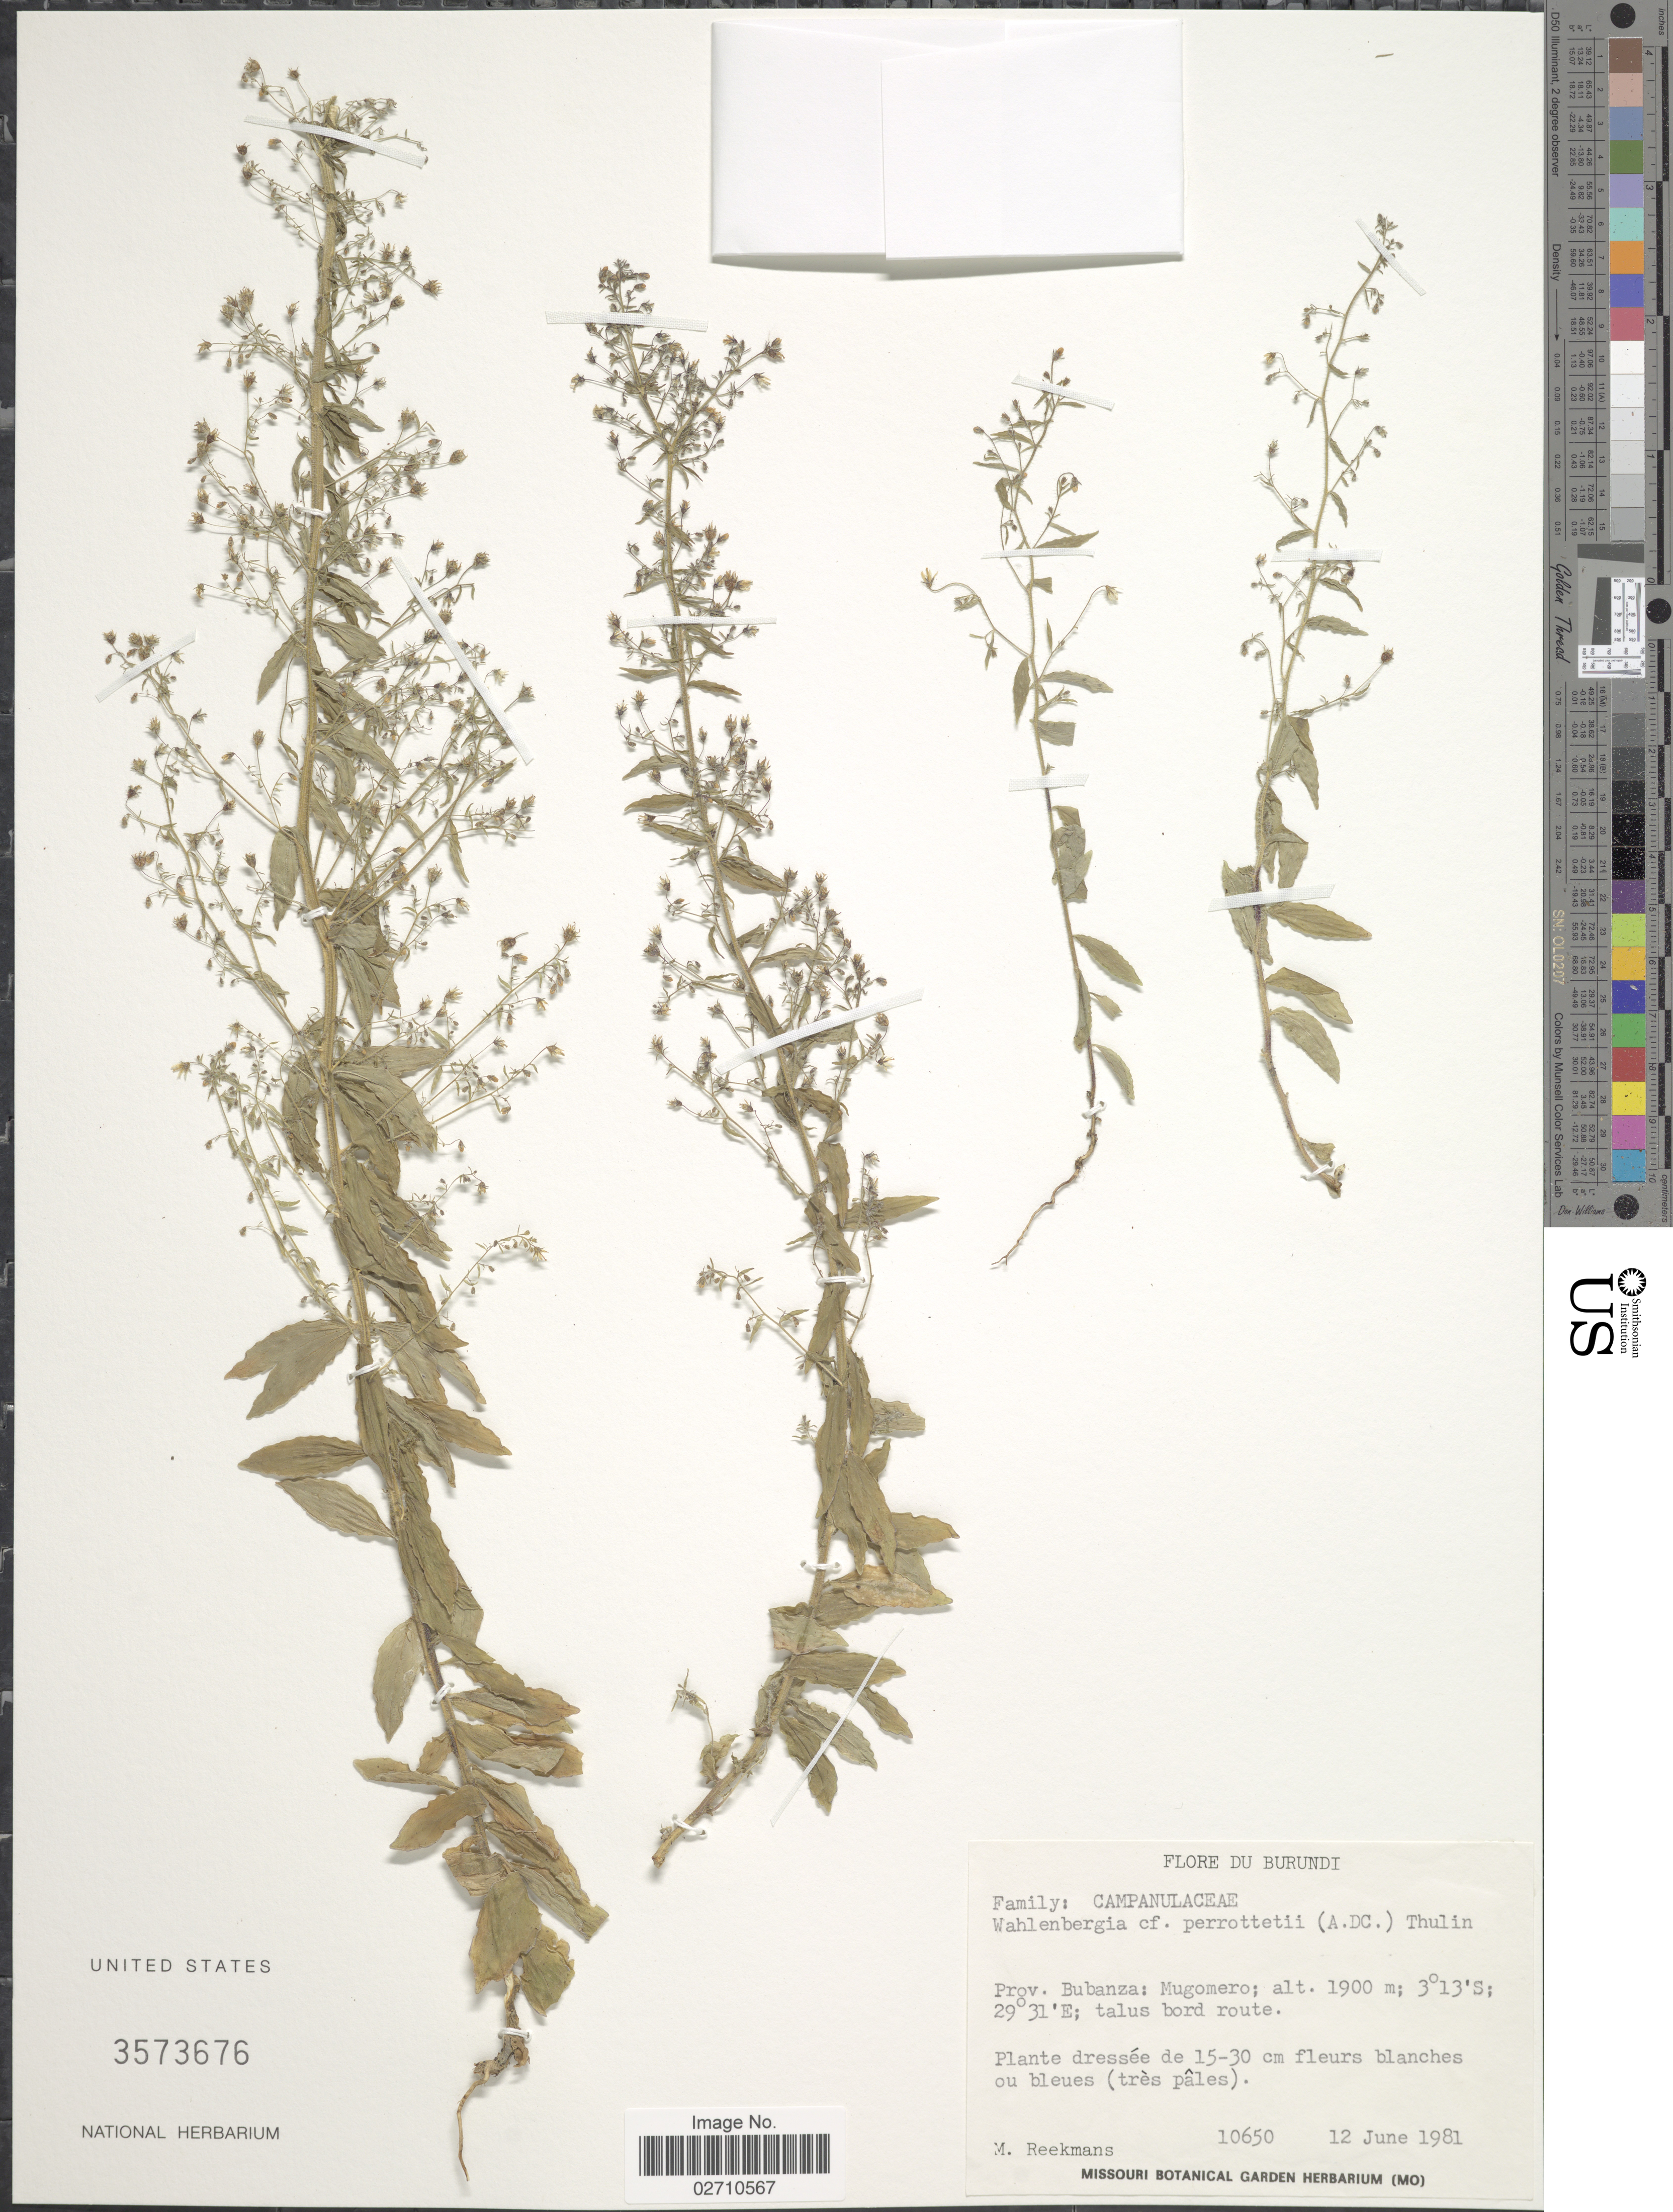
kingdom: Plantae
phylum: Tracheophyta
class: Magnoliopsida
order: Asterales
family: Campanulaceae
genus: Wahlenbergia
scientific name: Wahlenbergia perrottetii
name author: (A. DC.) Thulin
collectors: M. Reekmans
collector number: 10650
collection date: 1981-06-12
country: Burundi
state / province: Bubanza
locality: Mugomero, talus bord route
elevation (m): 1900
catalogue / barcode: US 3573676